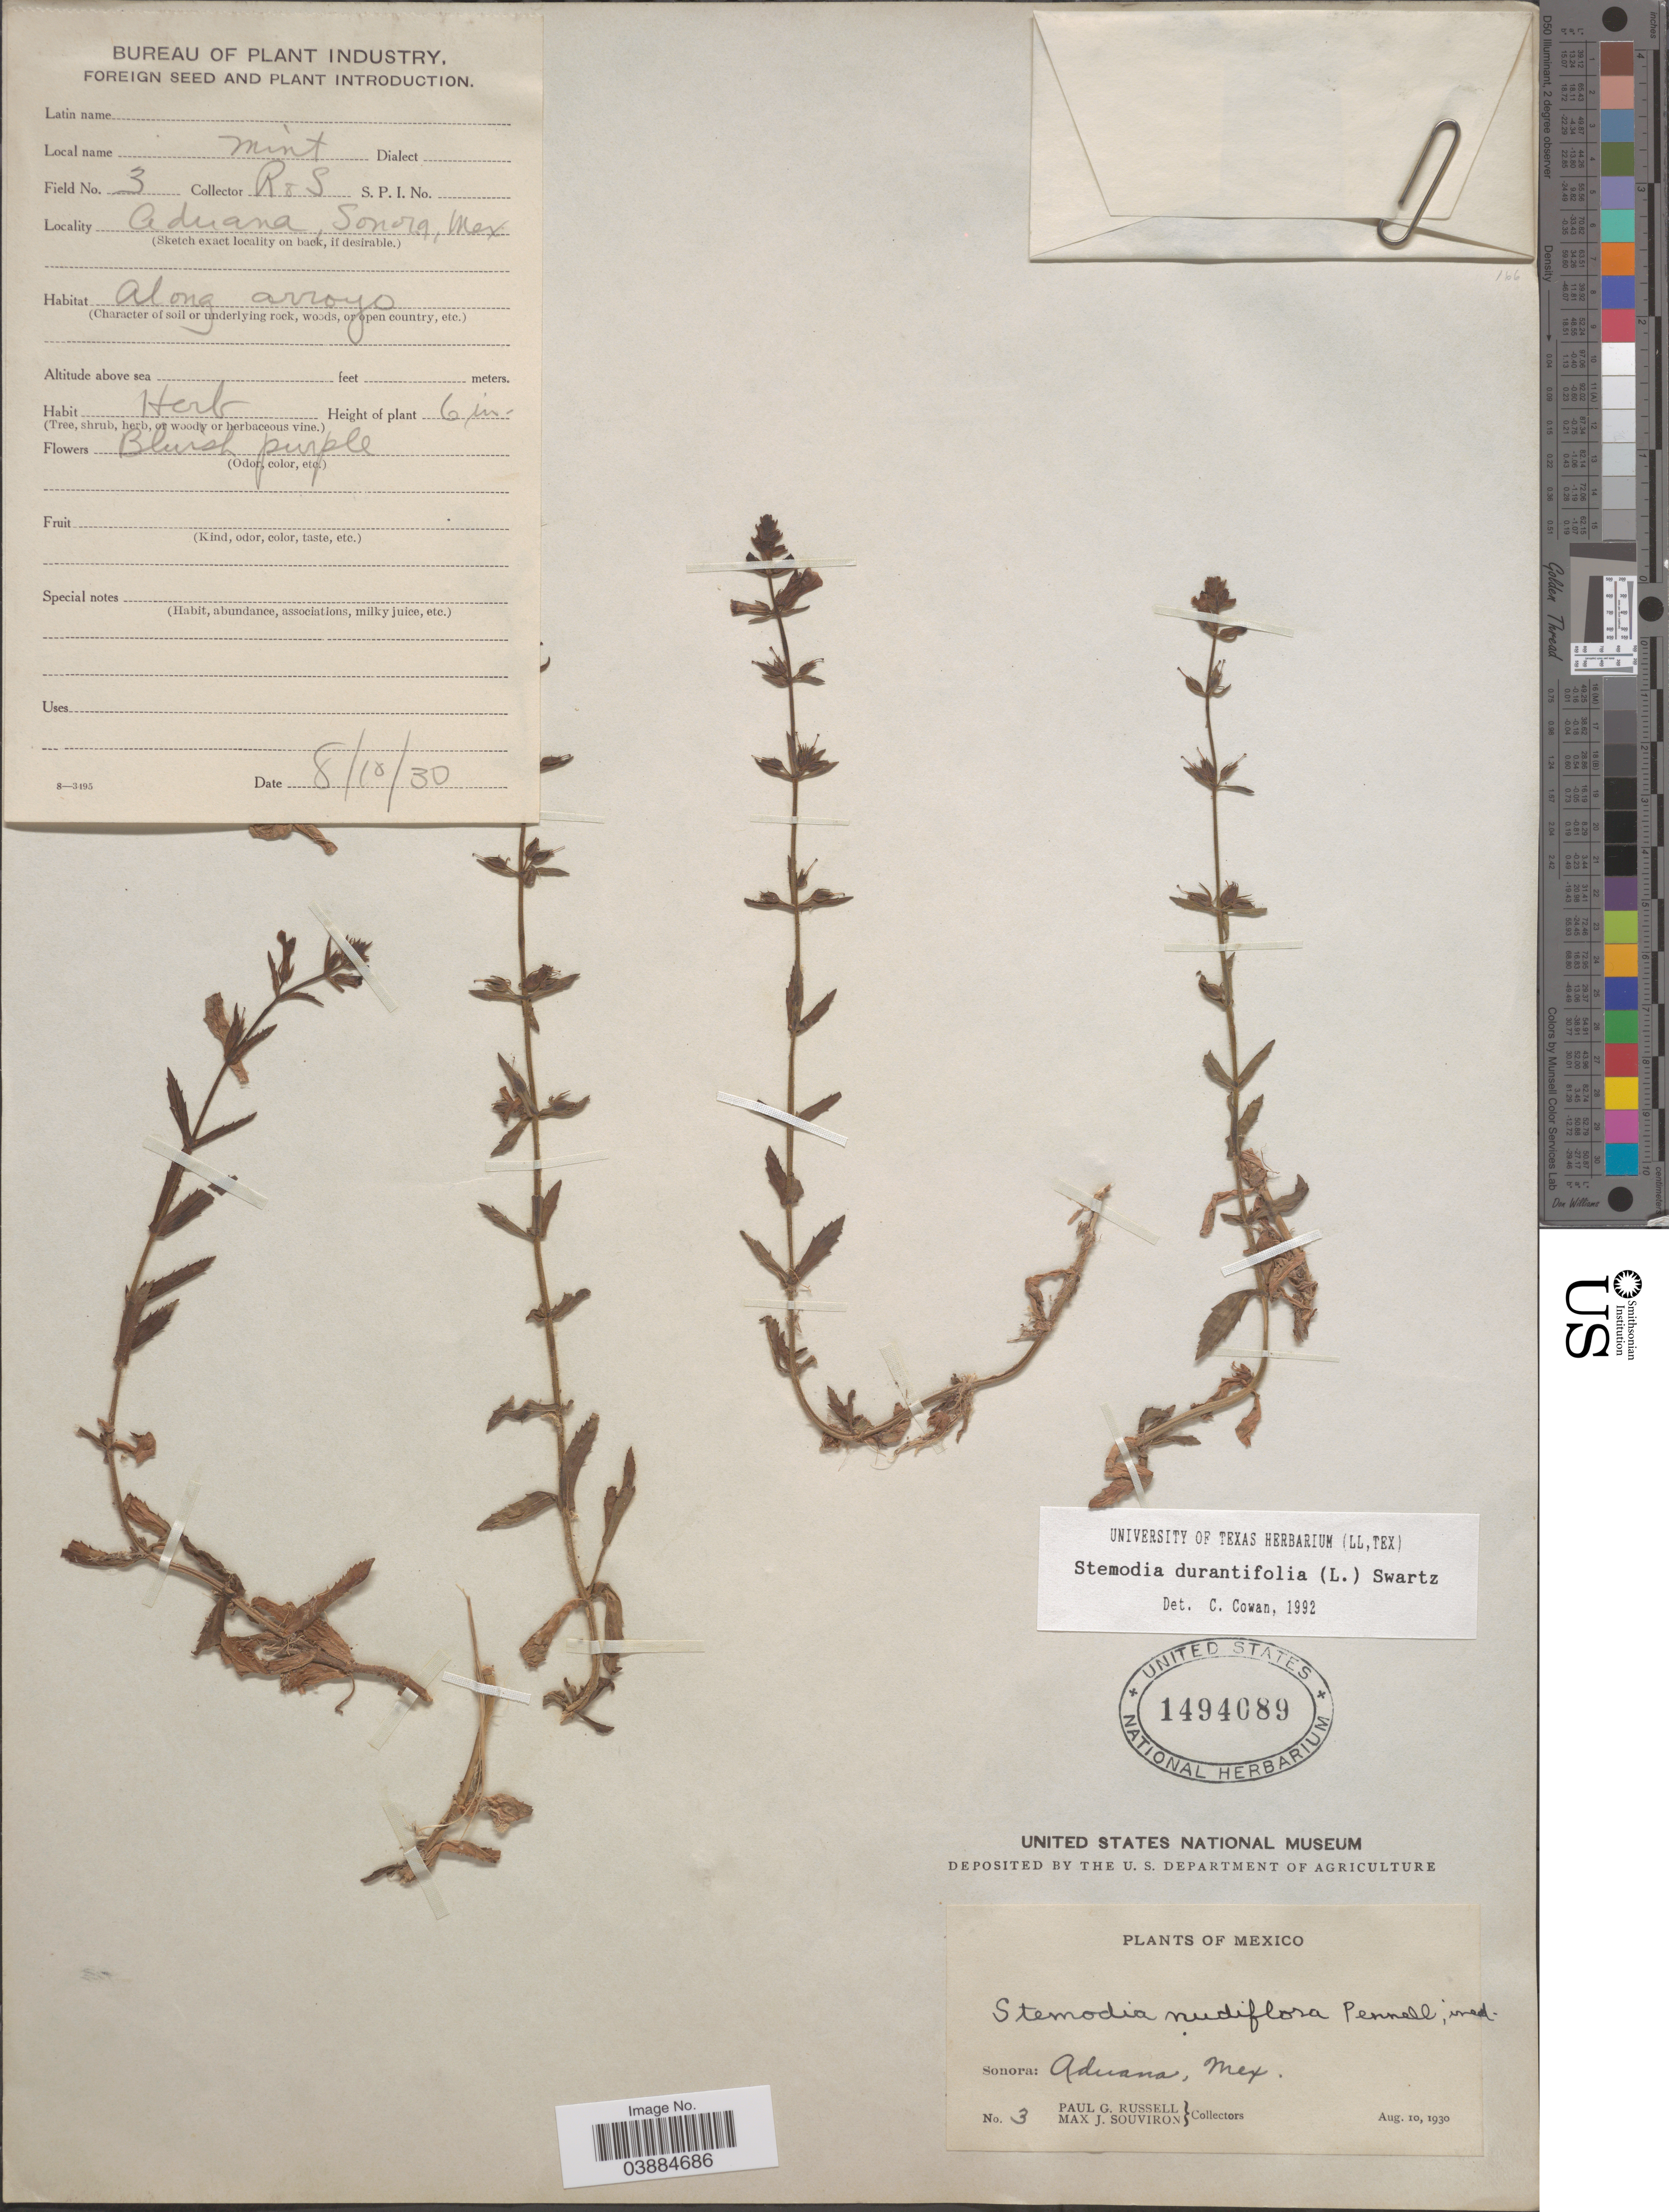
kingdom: Plantae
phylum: Tracheophyta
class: Magnoliopsida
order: Lamiales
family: Plantaginaceae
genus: Stemodia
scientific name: Stemodia durantifolia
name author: (L.) Sw.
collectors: P. G. Russell & M. J. Souviron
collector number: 3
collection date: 1930-08-10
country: Mexico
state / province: Sonora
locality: Aduana.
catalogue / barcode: US 1494089